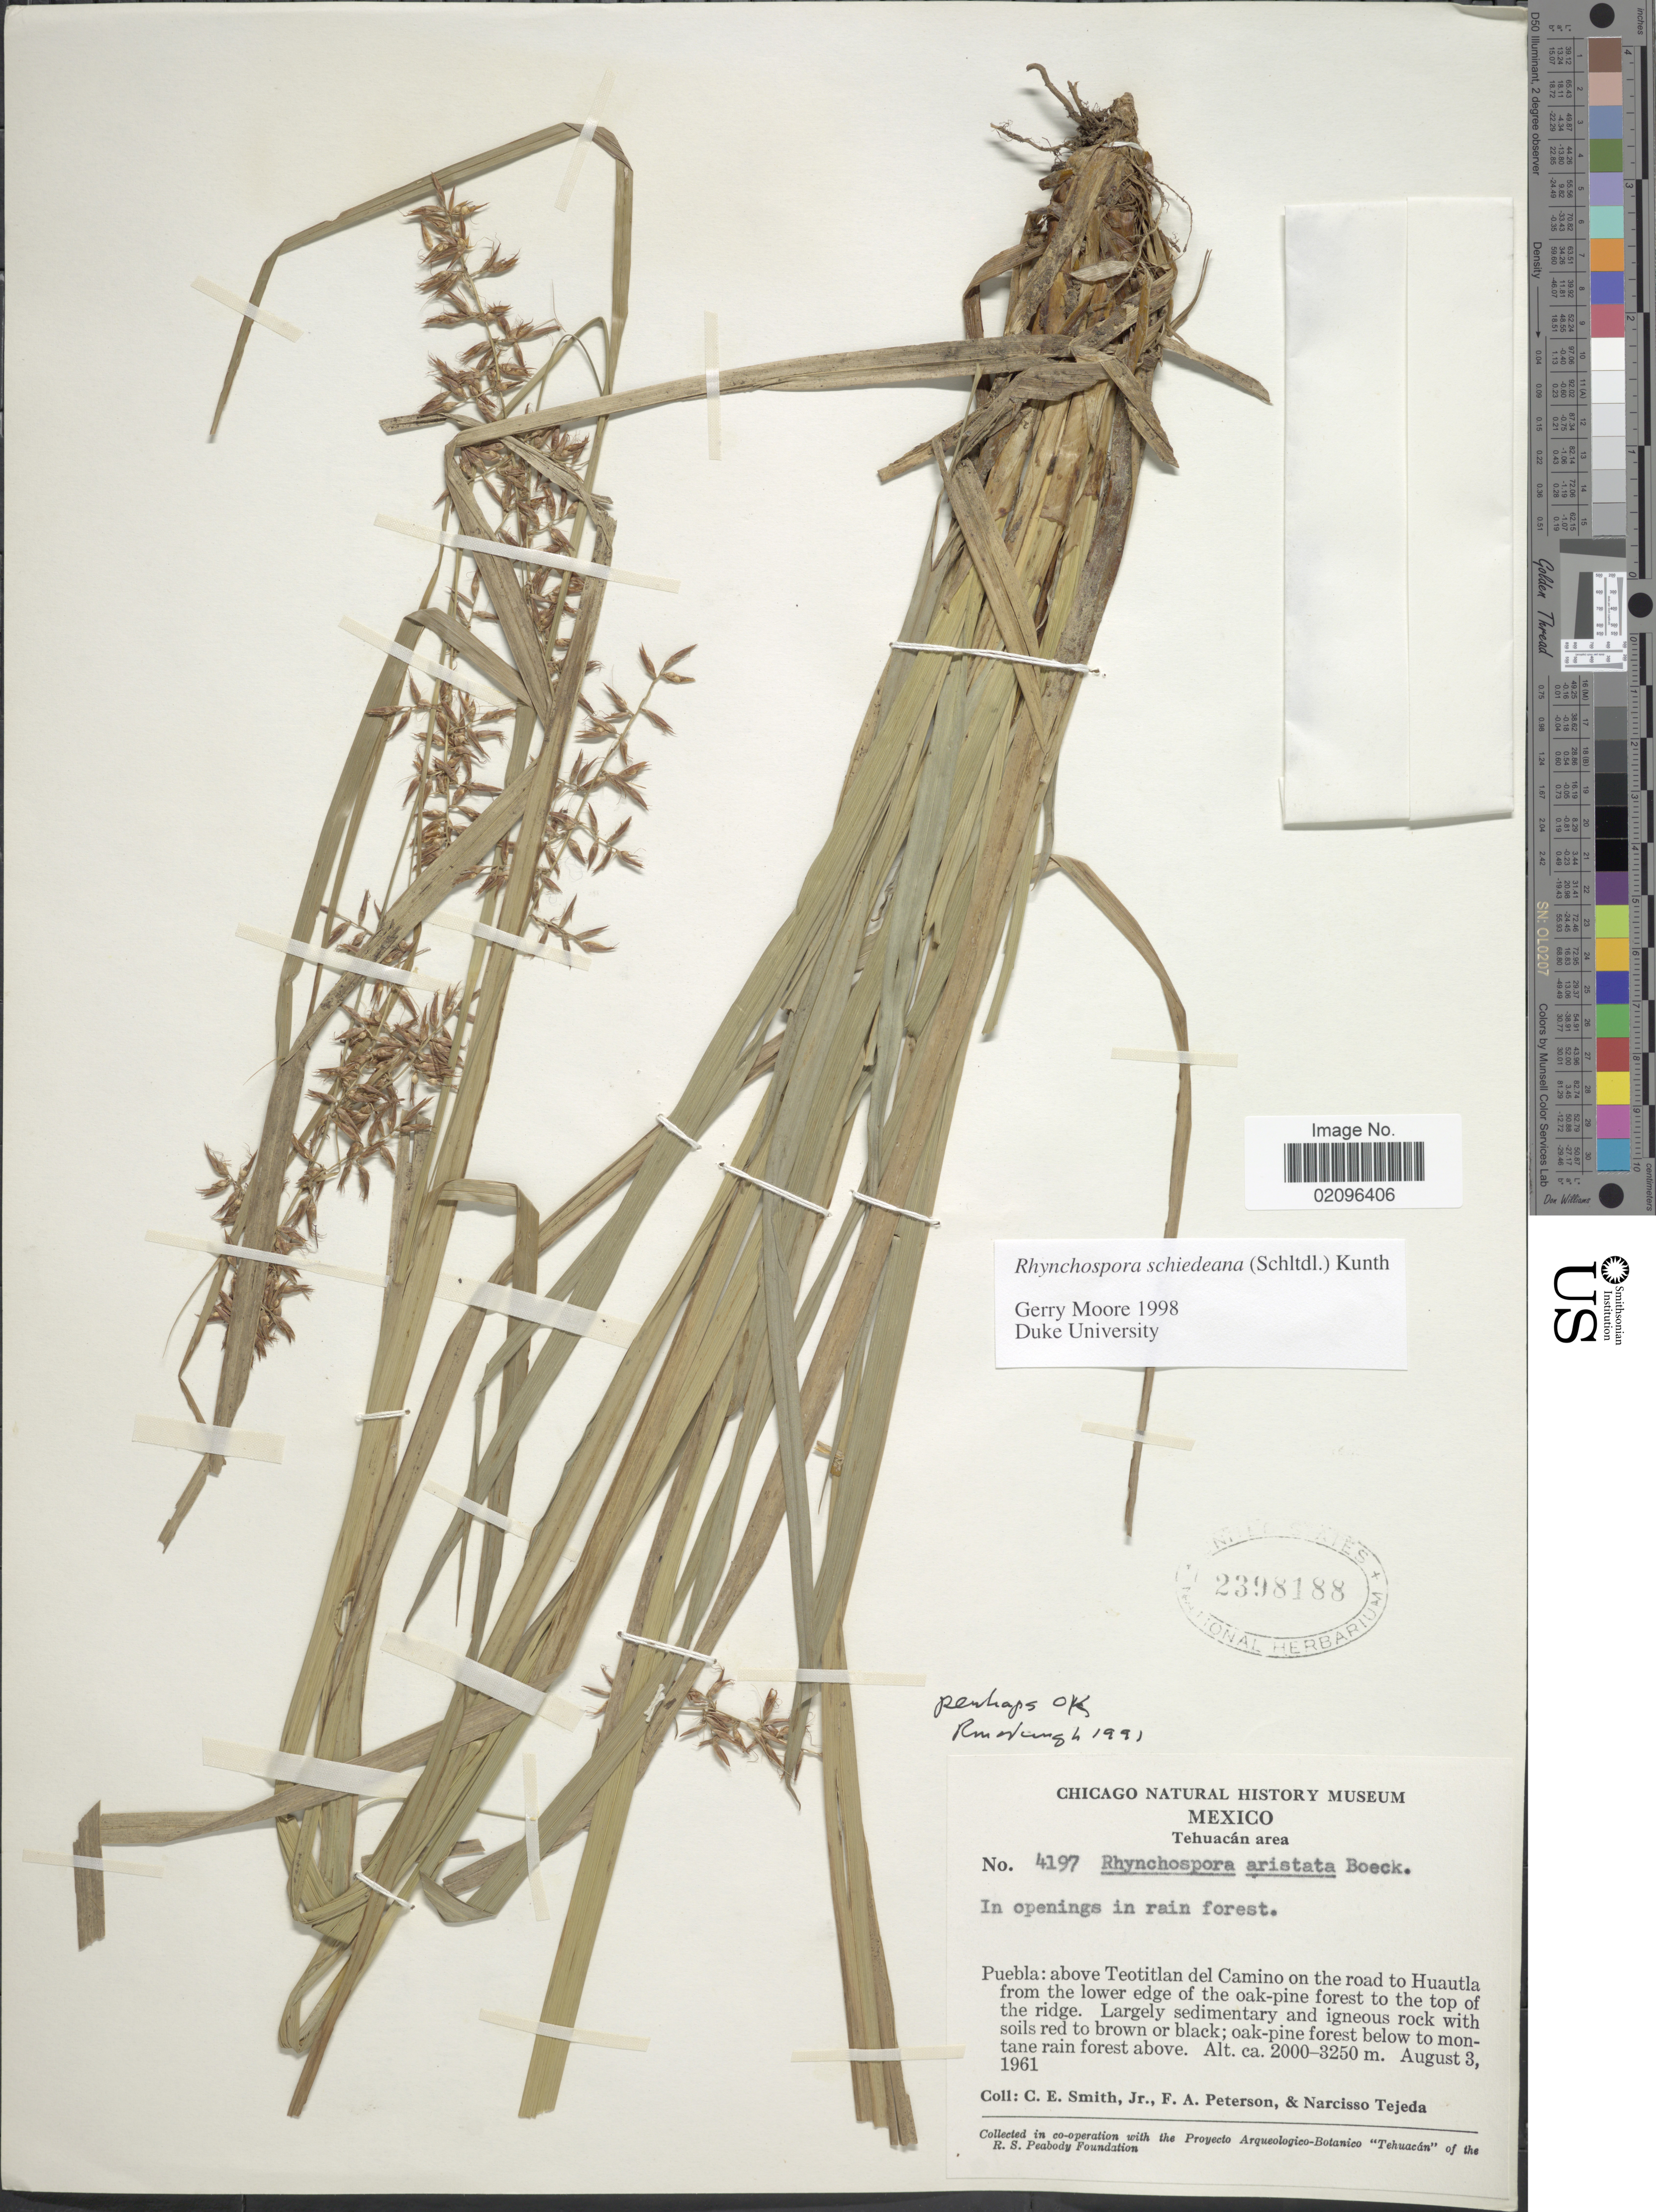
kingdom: Plantae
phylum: Tracheophyta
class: Liliopsida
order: Poales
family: Cyperaceae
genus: Rhynchospora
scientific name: Rhynchospora schiedeana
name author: Kunth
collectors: C. E. Smith Jr., F. A. Peterson & N. Tejeda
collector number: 4197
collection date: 1961-08-03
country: Mexico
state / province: Puebla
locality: Tehuacan area, Puebla: above Teotitlan del Camino on the road to Huautla from the lower edge of the oak-pine forest to the top of the ridge.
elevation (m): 2000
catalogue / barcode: US 2398188